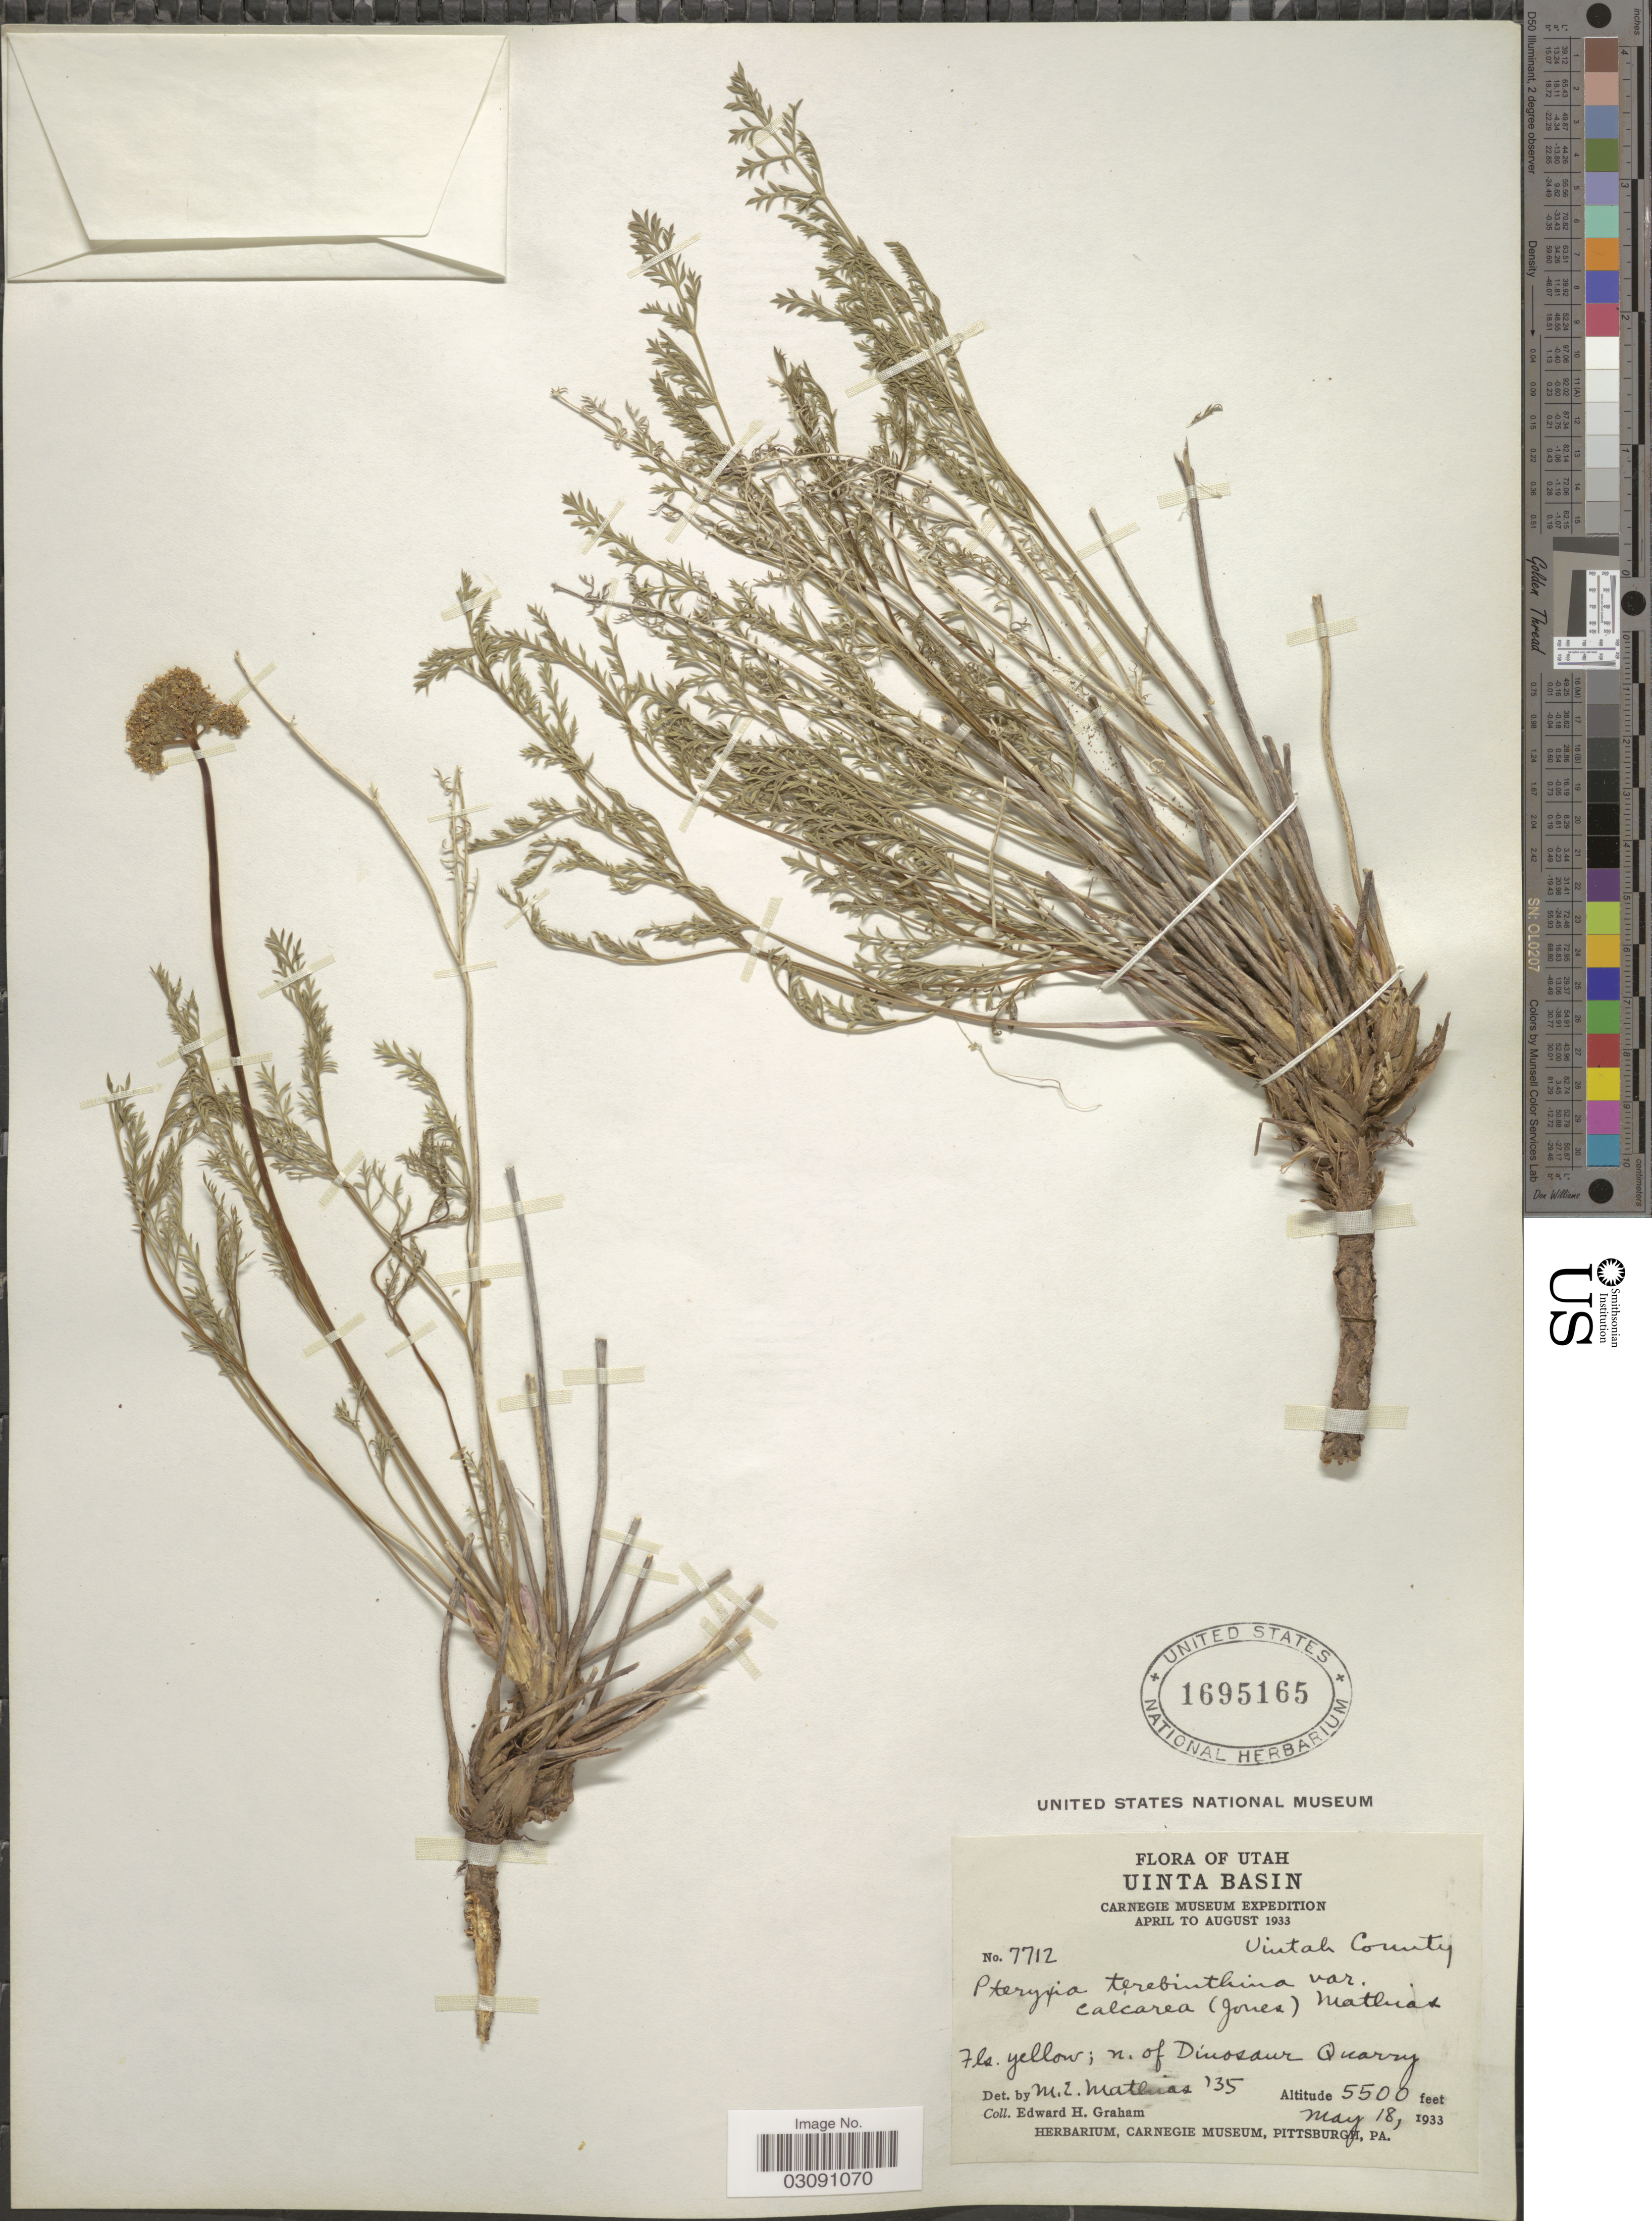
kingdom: Plantae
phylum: Tracheophyta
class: Magnoliopsida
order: Apiales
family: Apiaceae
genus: Pteryxia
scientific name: Pteryxia terebinthina var. calcarea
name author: (M.E. Jones) Mathias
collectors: E. H. Graham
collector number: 7712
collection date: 1933-05-18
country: United States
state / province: Utah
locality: Uinta Basin, n. of Dinosaur Quarry.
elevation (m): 1676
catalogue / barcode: US 1695165